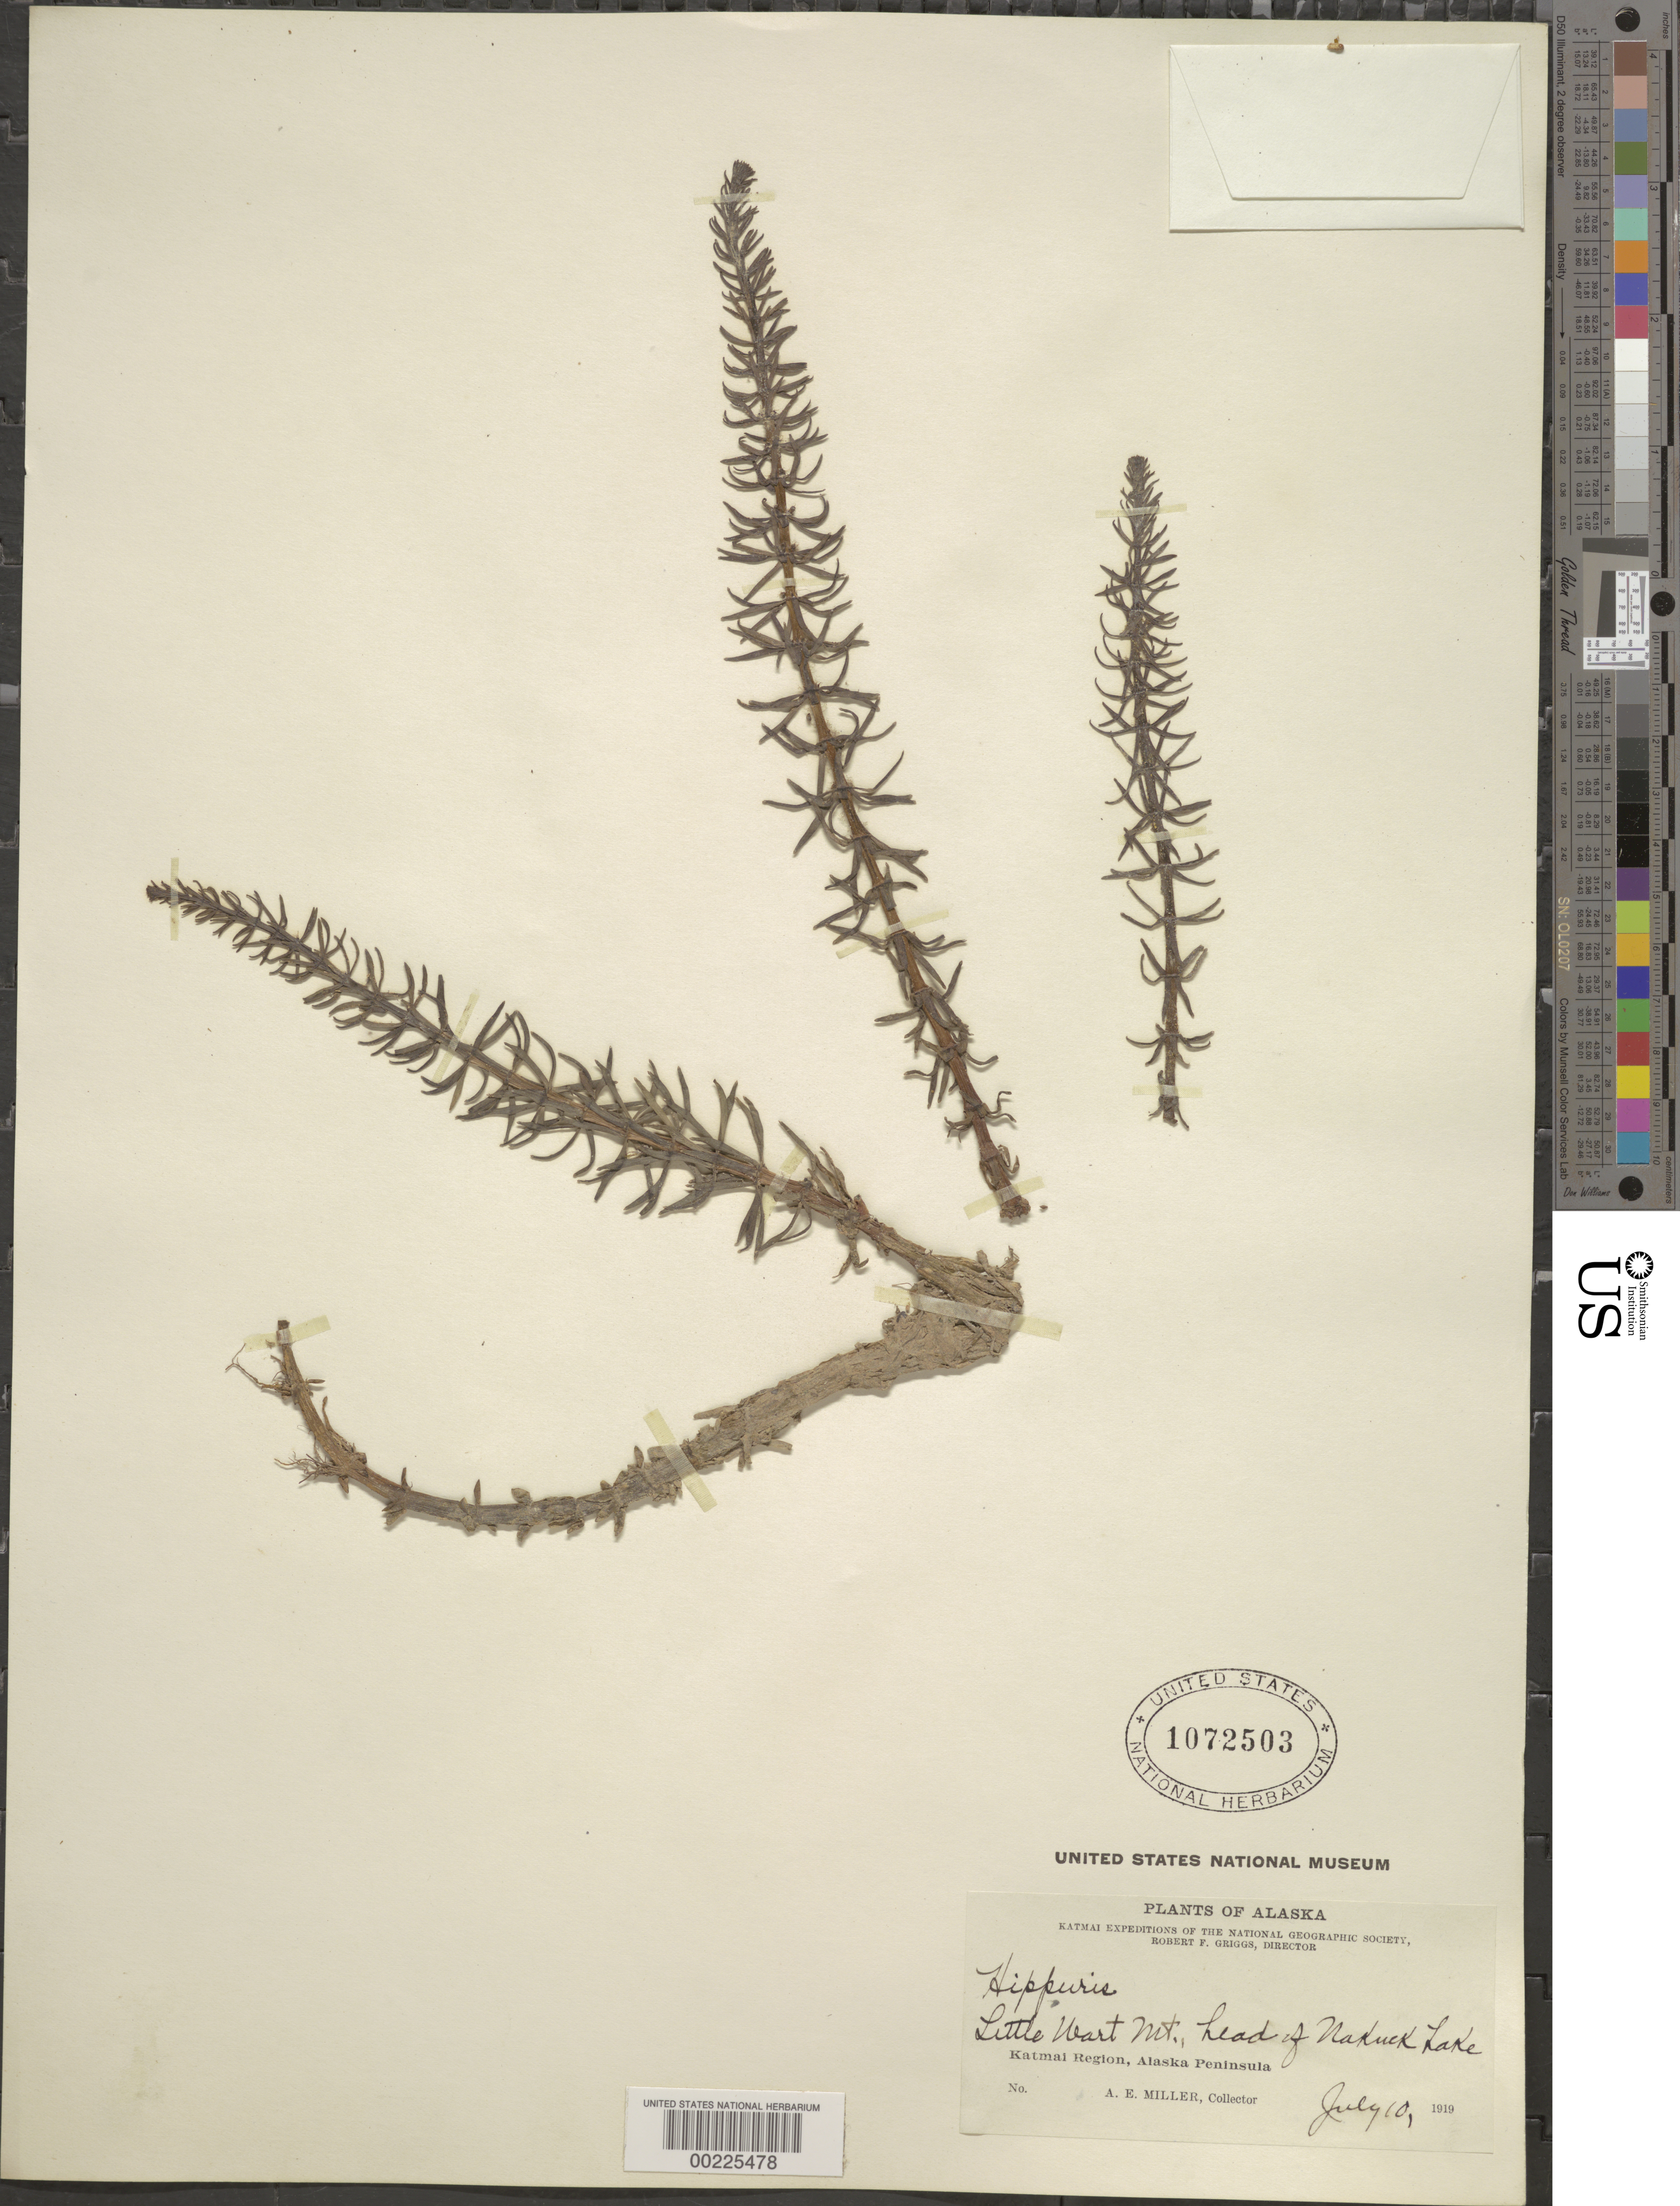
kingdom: Plantae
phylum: Tracheophyta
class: Magnoliopsida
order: Lamiales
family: Plantaginaceae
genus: Hippuris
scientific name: Hippuris vulgaris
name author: L.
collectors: A. E. Miller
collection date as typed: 10 Jul 1919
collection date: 1919-07-10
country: United States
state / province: Alaska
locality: Little Wart Mountain, head of Nakuck Lake, Katmai Region, Alaska Peninsula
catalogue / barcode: US 1072503